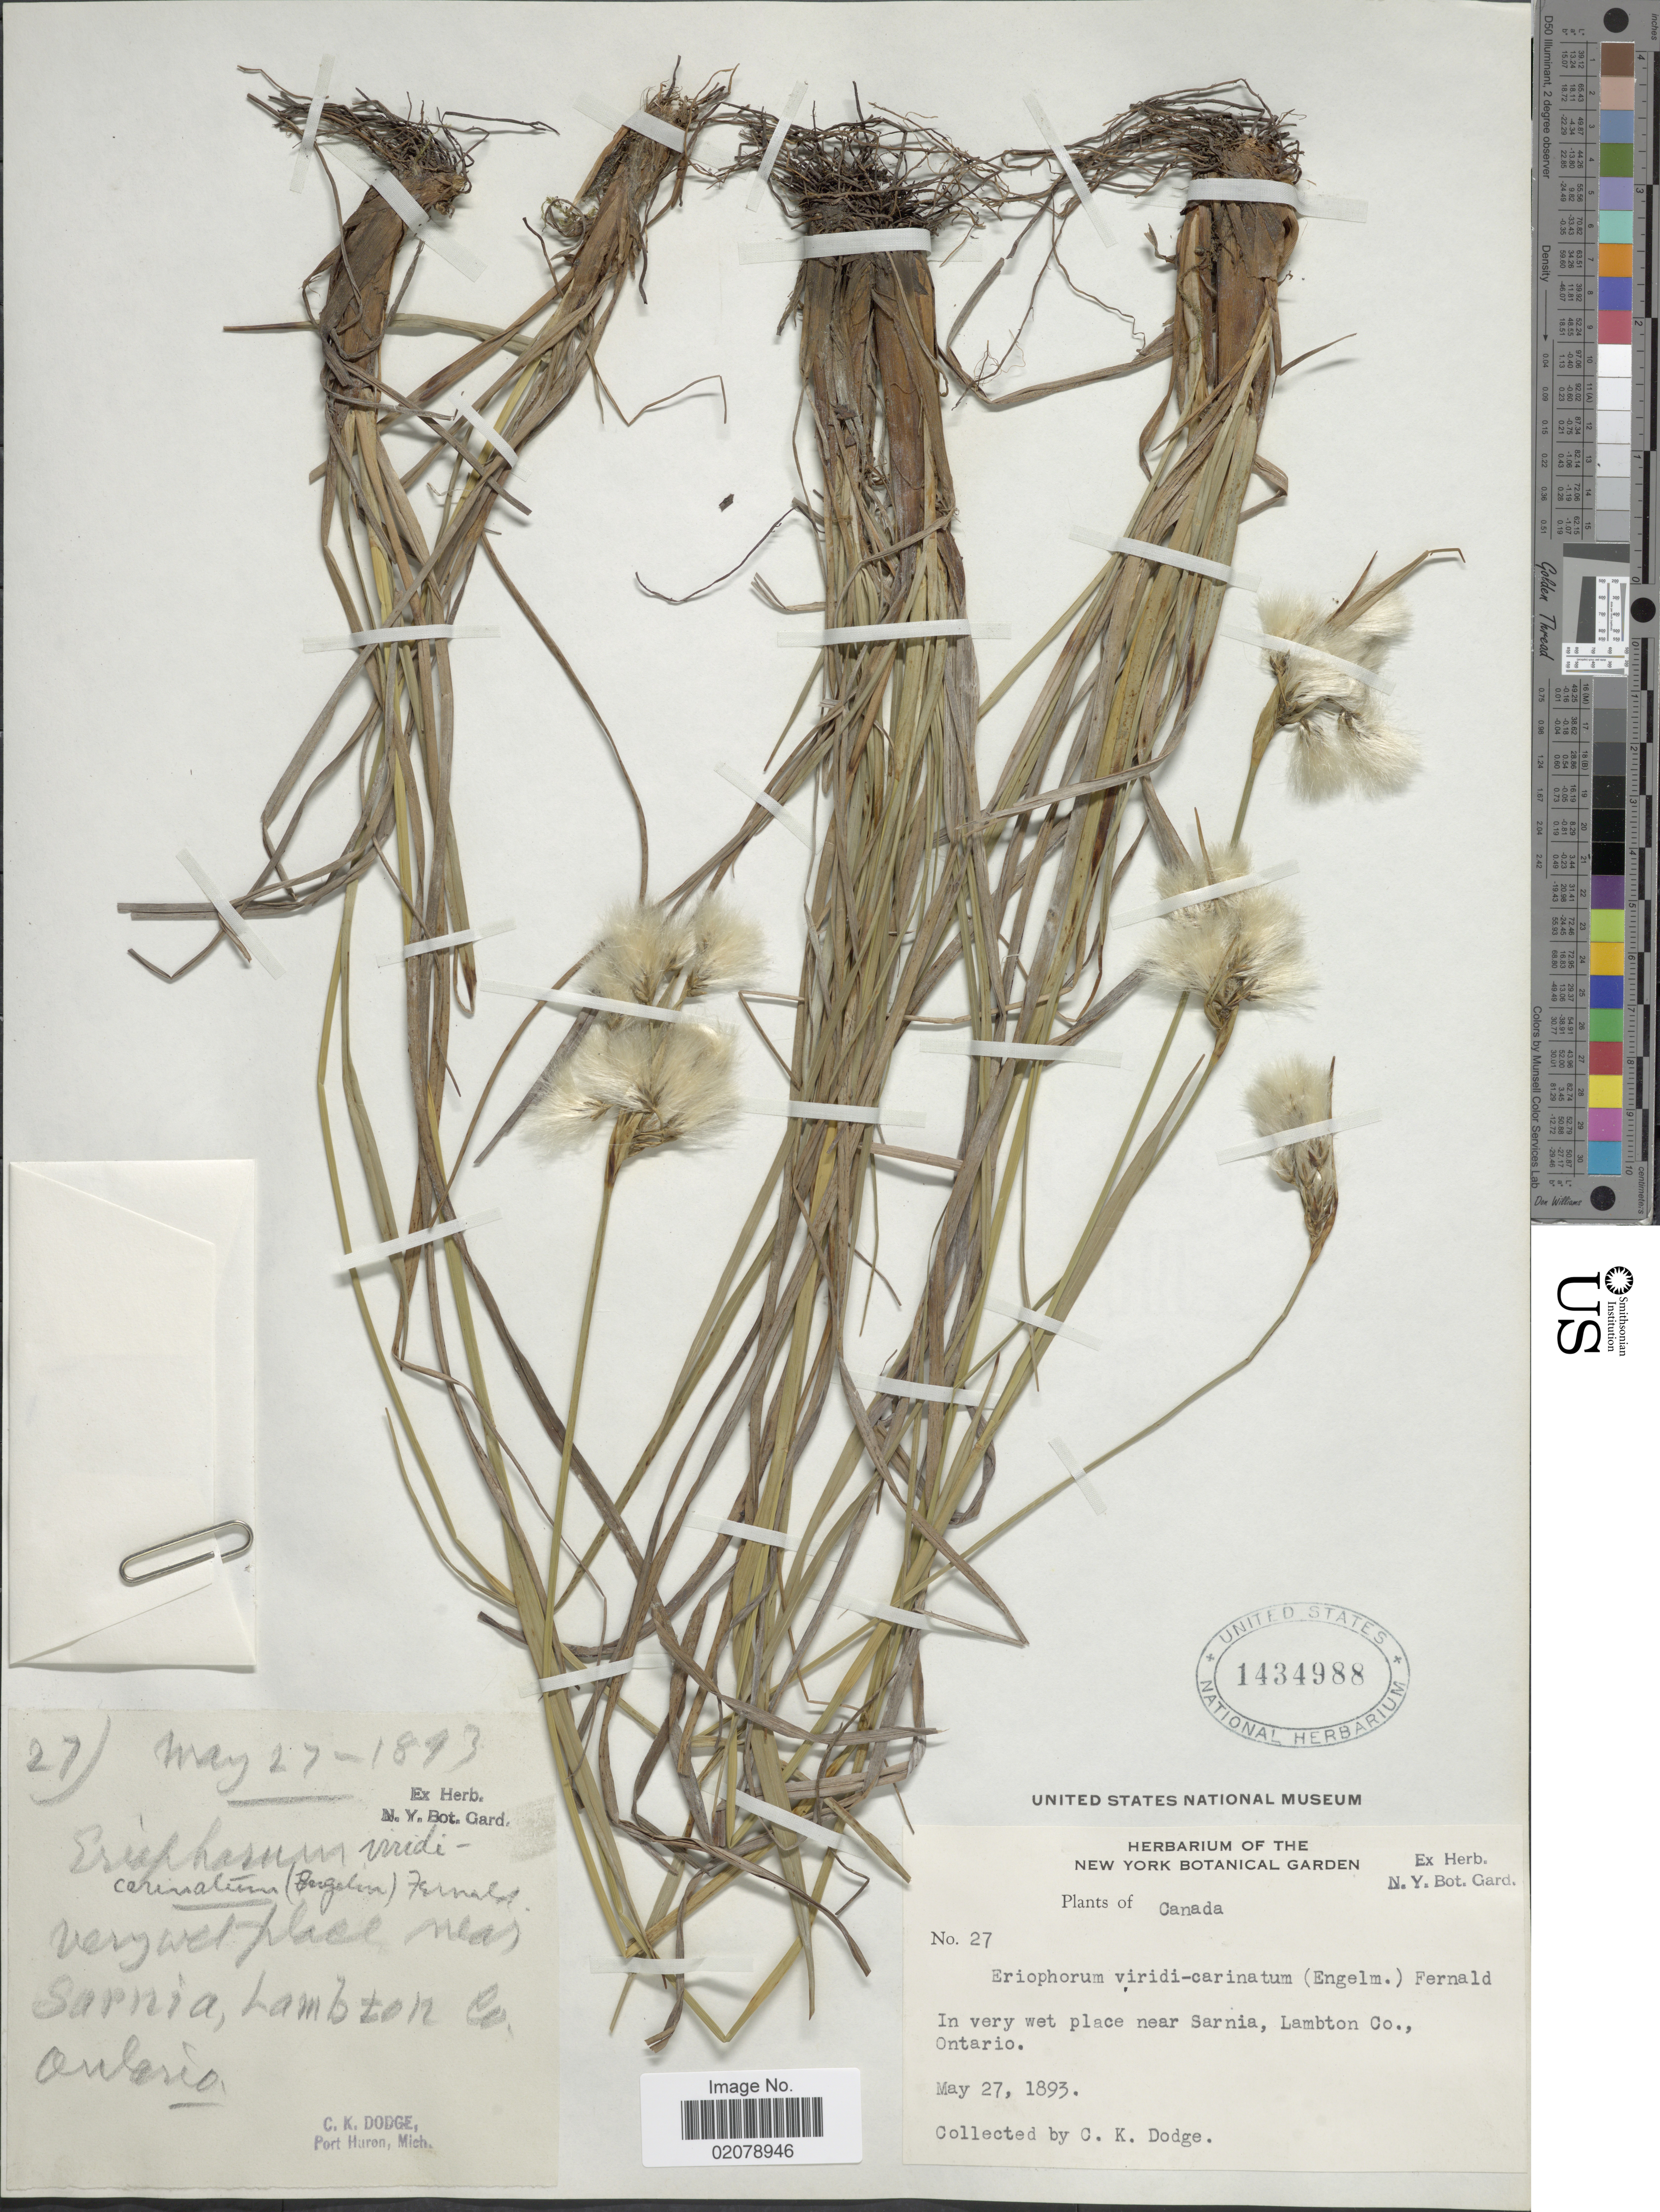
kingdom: Plantae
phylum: Tracheophyta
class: Liliopsida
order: Poales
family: Cyperaceae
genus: Eriophorum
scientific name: Eriophorum viridicarinatum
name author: (Englem.) Fernald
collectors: C. Dodge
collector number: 27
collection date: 1893-05-27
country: Canada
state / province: Ontario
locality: In very wet place near Sarnia, Lambton Co., Ontario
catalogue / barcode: US 1434988